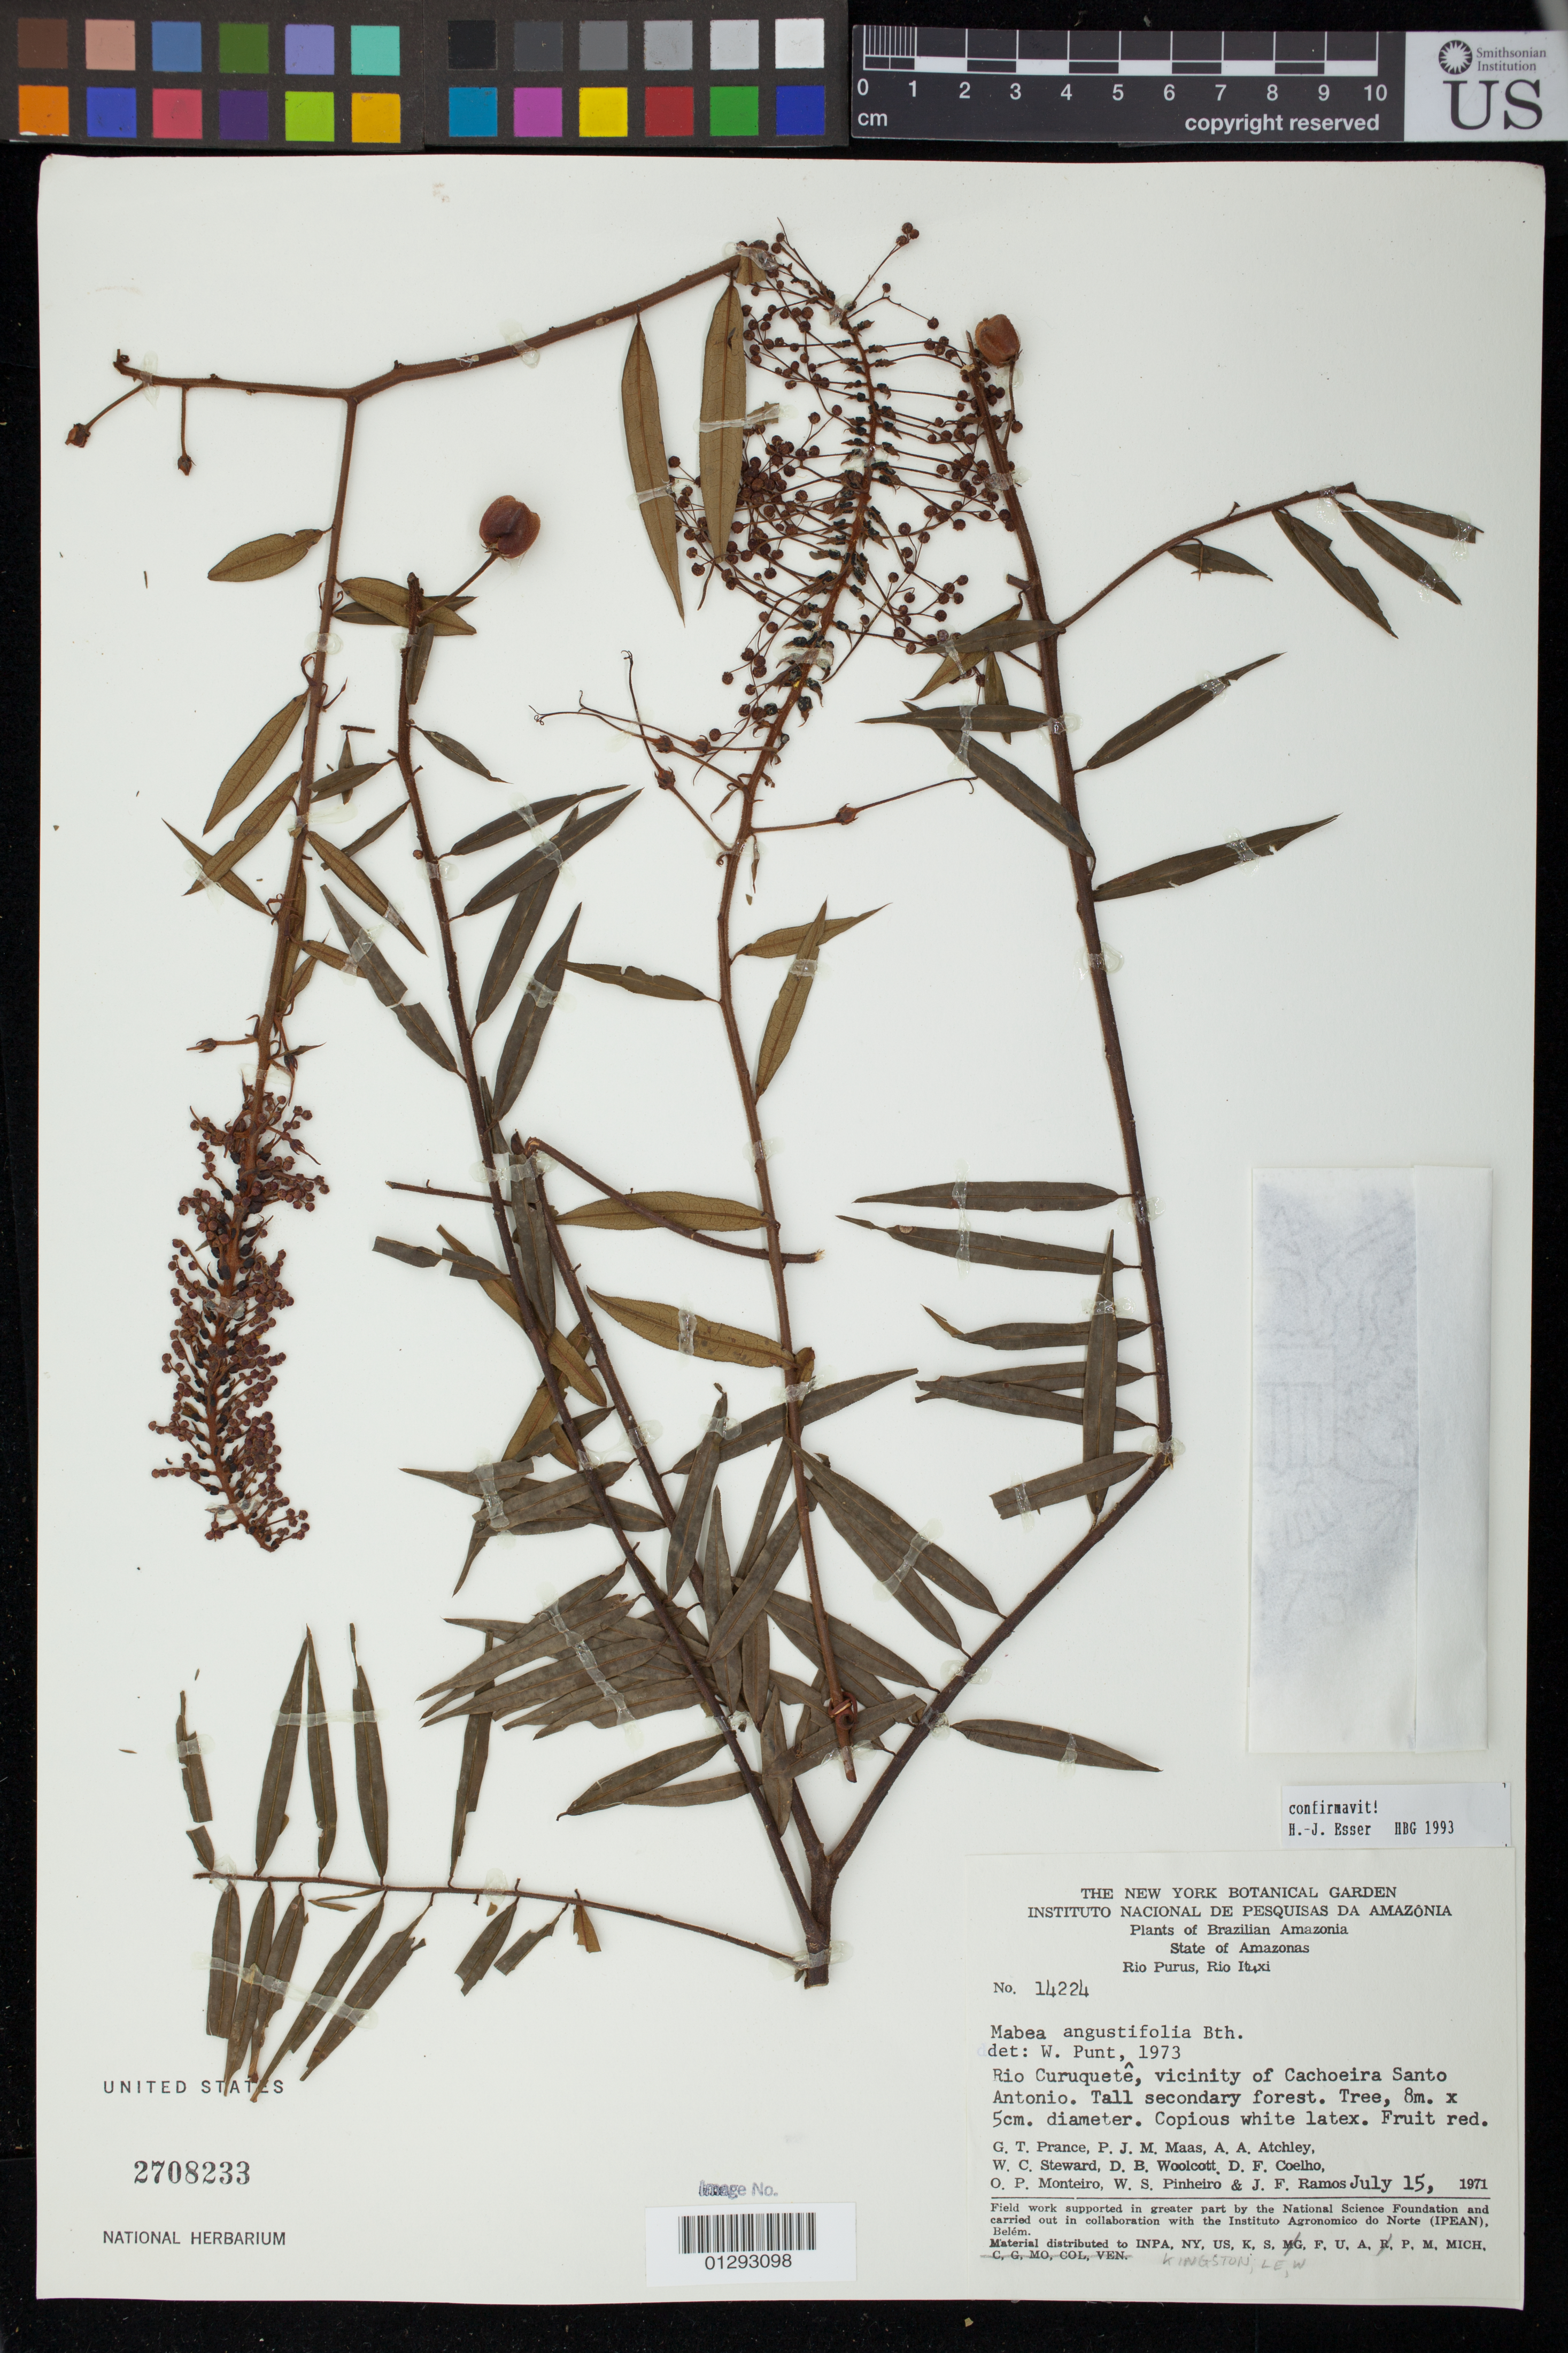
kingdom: Plantae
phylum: Tracheophyta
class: Magnoliopsida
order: Malpighiales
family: Euphorbiaceae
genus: Mabea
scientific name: Mabea angustifolia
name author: Spruce ex Benth.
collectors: G. T. Prance, P. Maas, A. A. Atchley, W. C. Steward & D. B. Woolcott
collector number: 14224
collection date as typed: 15 Jul 1971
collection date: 1971-07-15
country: Brazil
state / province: Amazonas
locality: Rio curuquete, vicinity of cachoeira santo antonio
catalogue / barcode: US 2708233